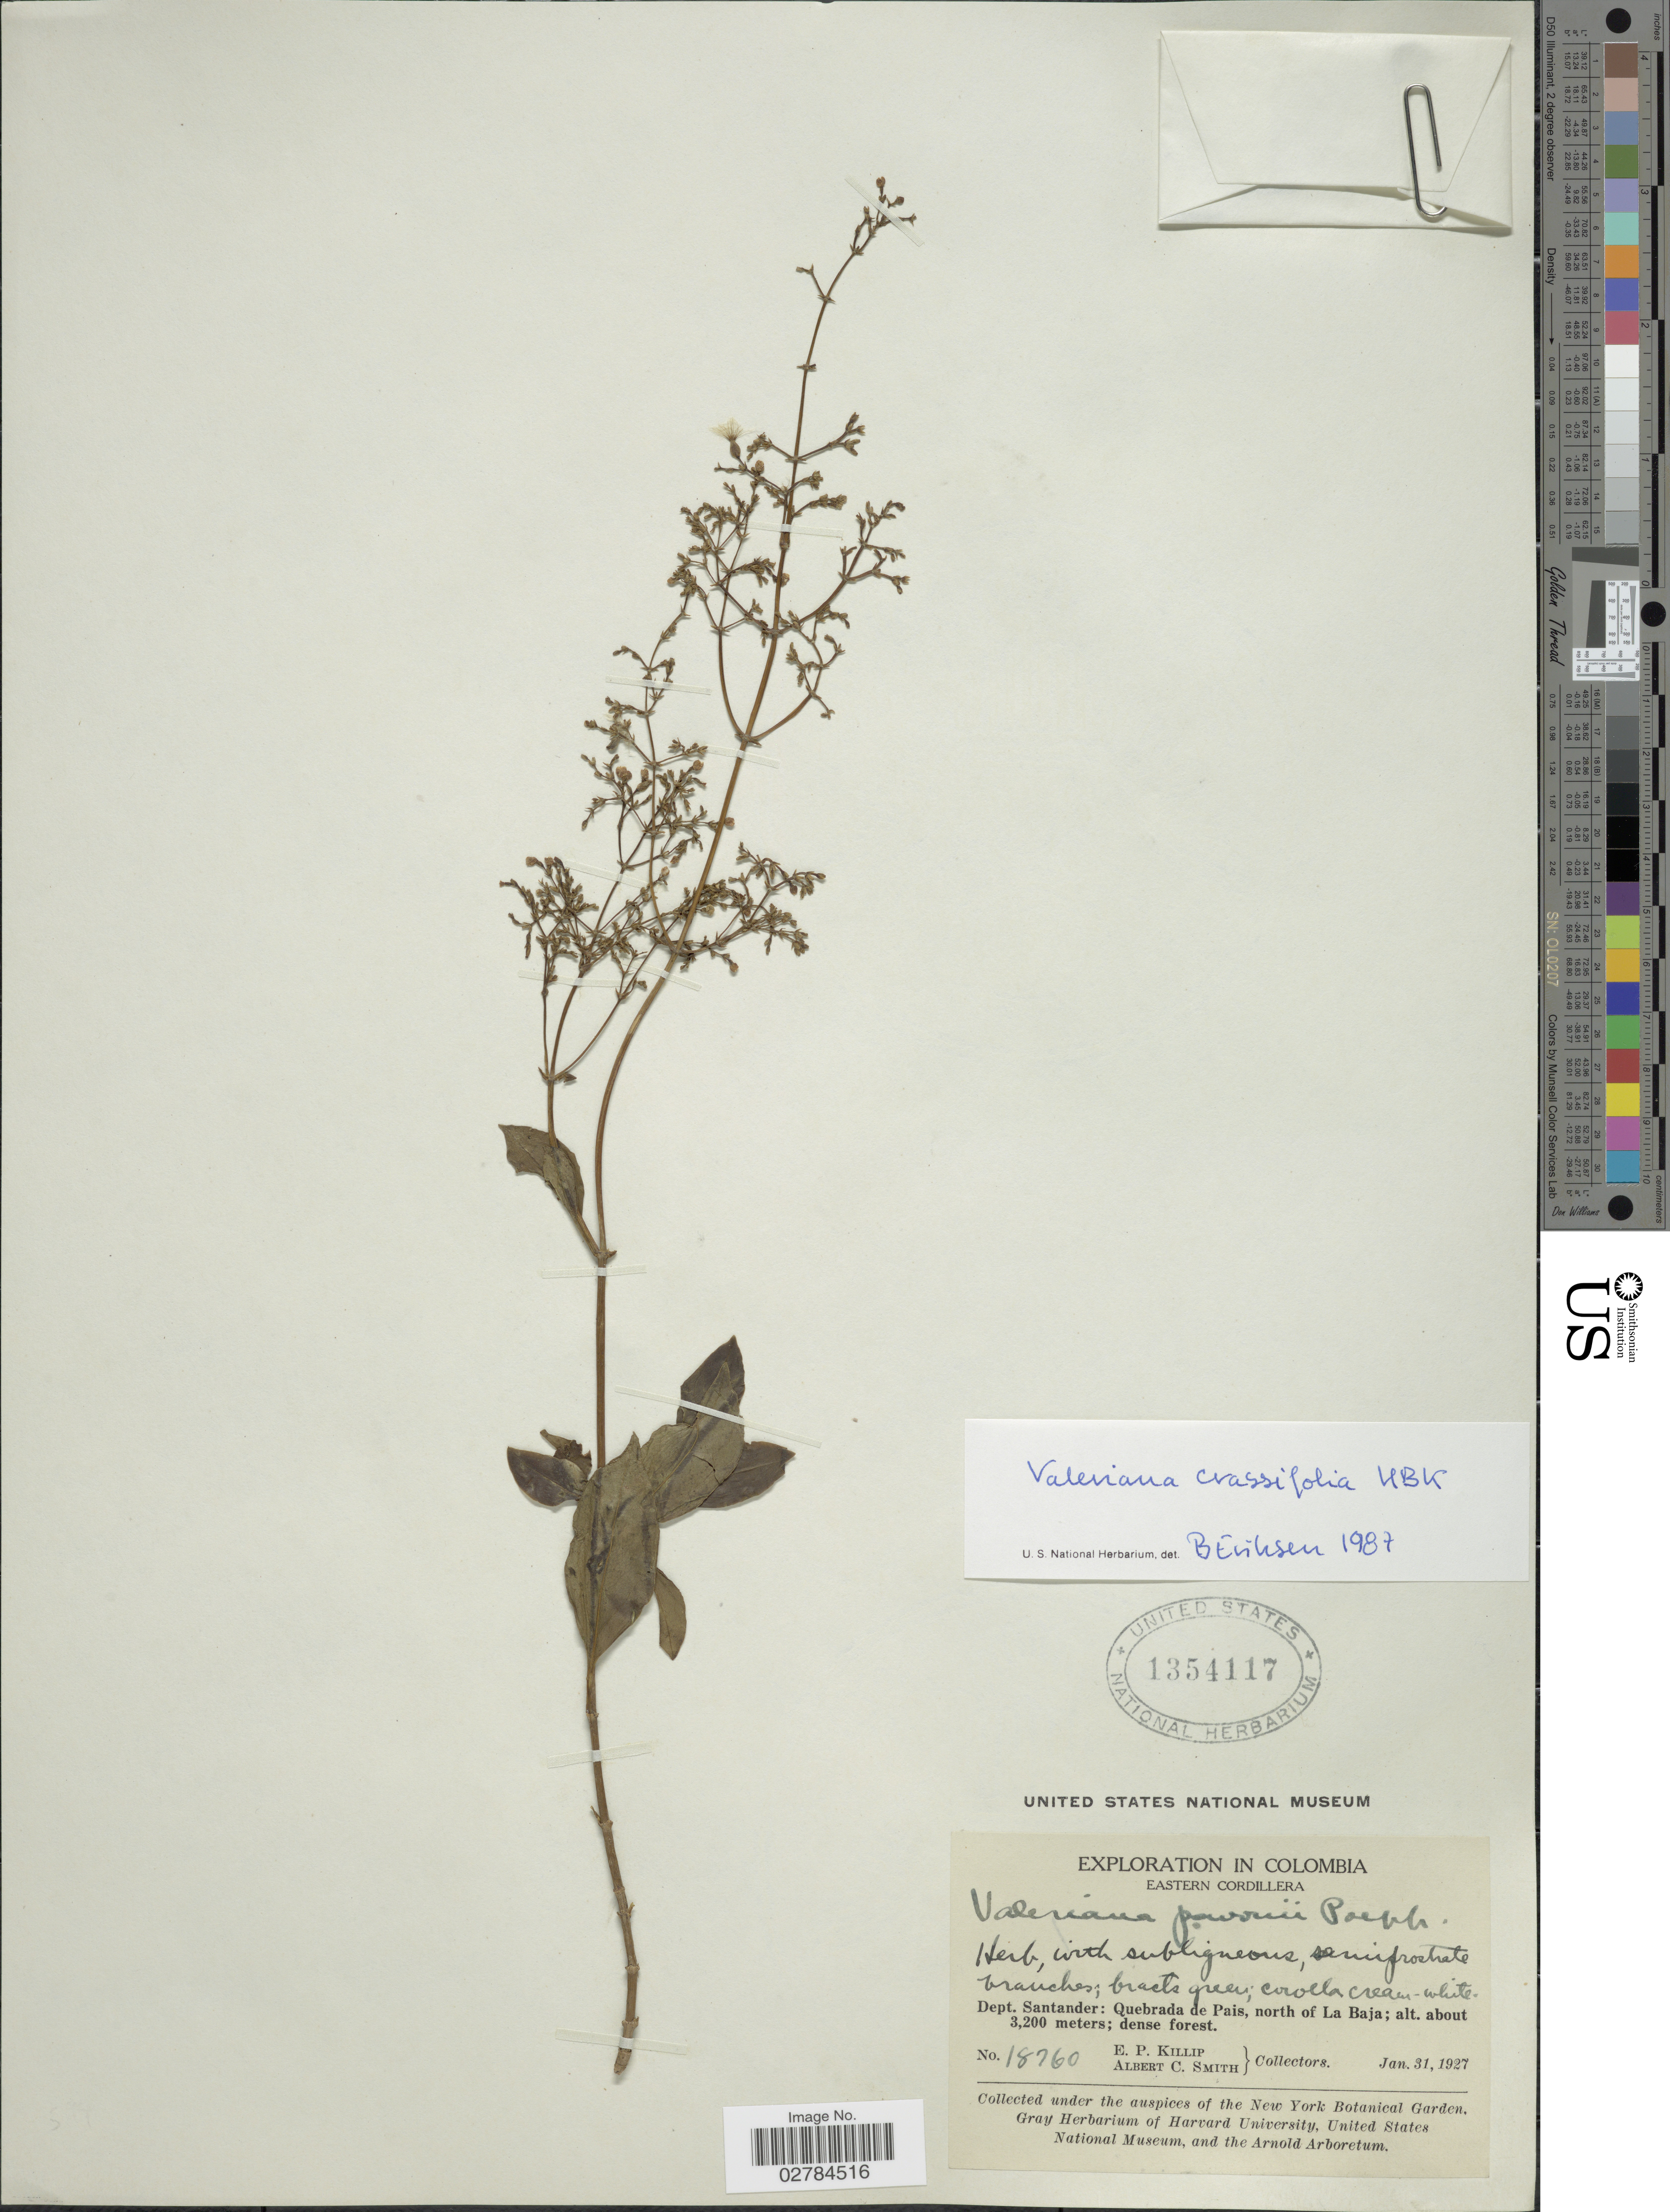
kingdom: Plantae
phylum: Tracheophyta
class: Magnoliopsida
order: Dipsacales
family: Caprifoliaceae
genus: Valeriana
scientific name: Valeriana crassifolia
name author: Kunth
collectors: E. P. Killip & A. C. Smith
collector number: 18760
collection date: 1927-01-31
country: Colombia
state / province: Santander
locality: Eastern Cordillera. Dept. Santander: Quebrada de Pais, north of La Baja.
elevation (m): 3200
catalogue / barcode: US 1354117